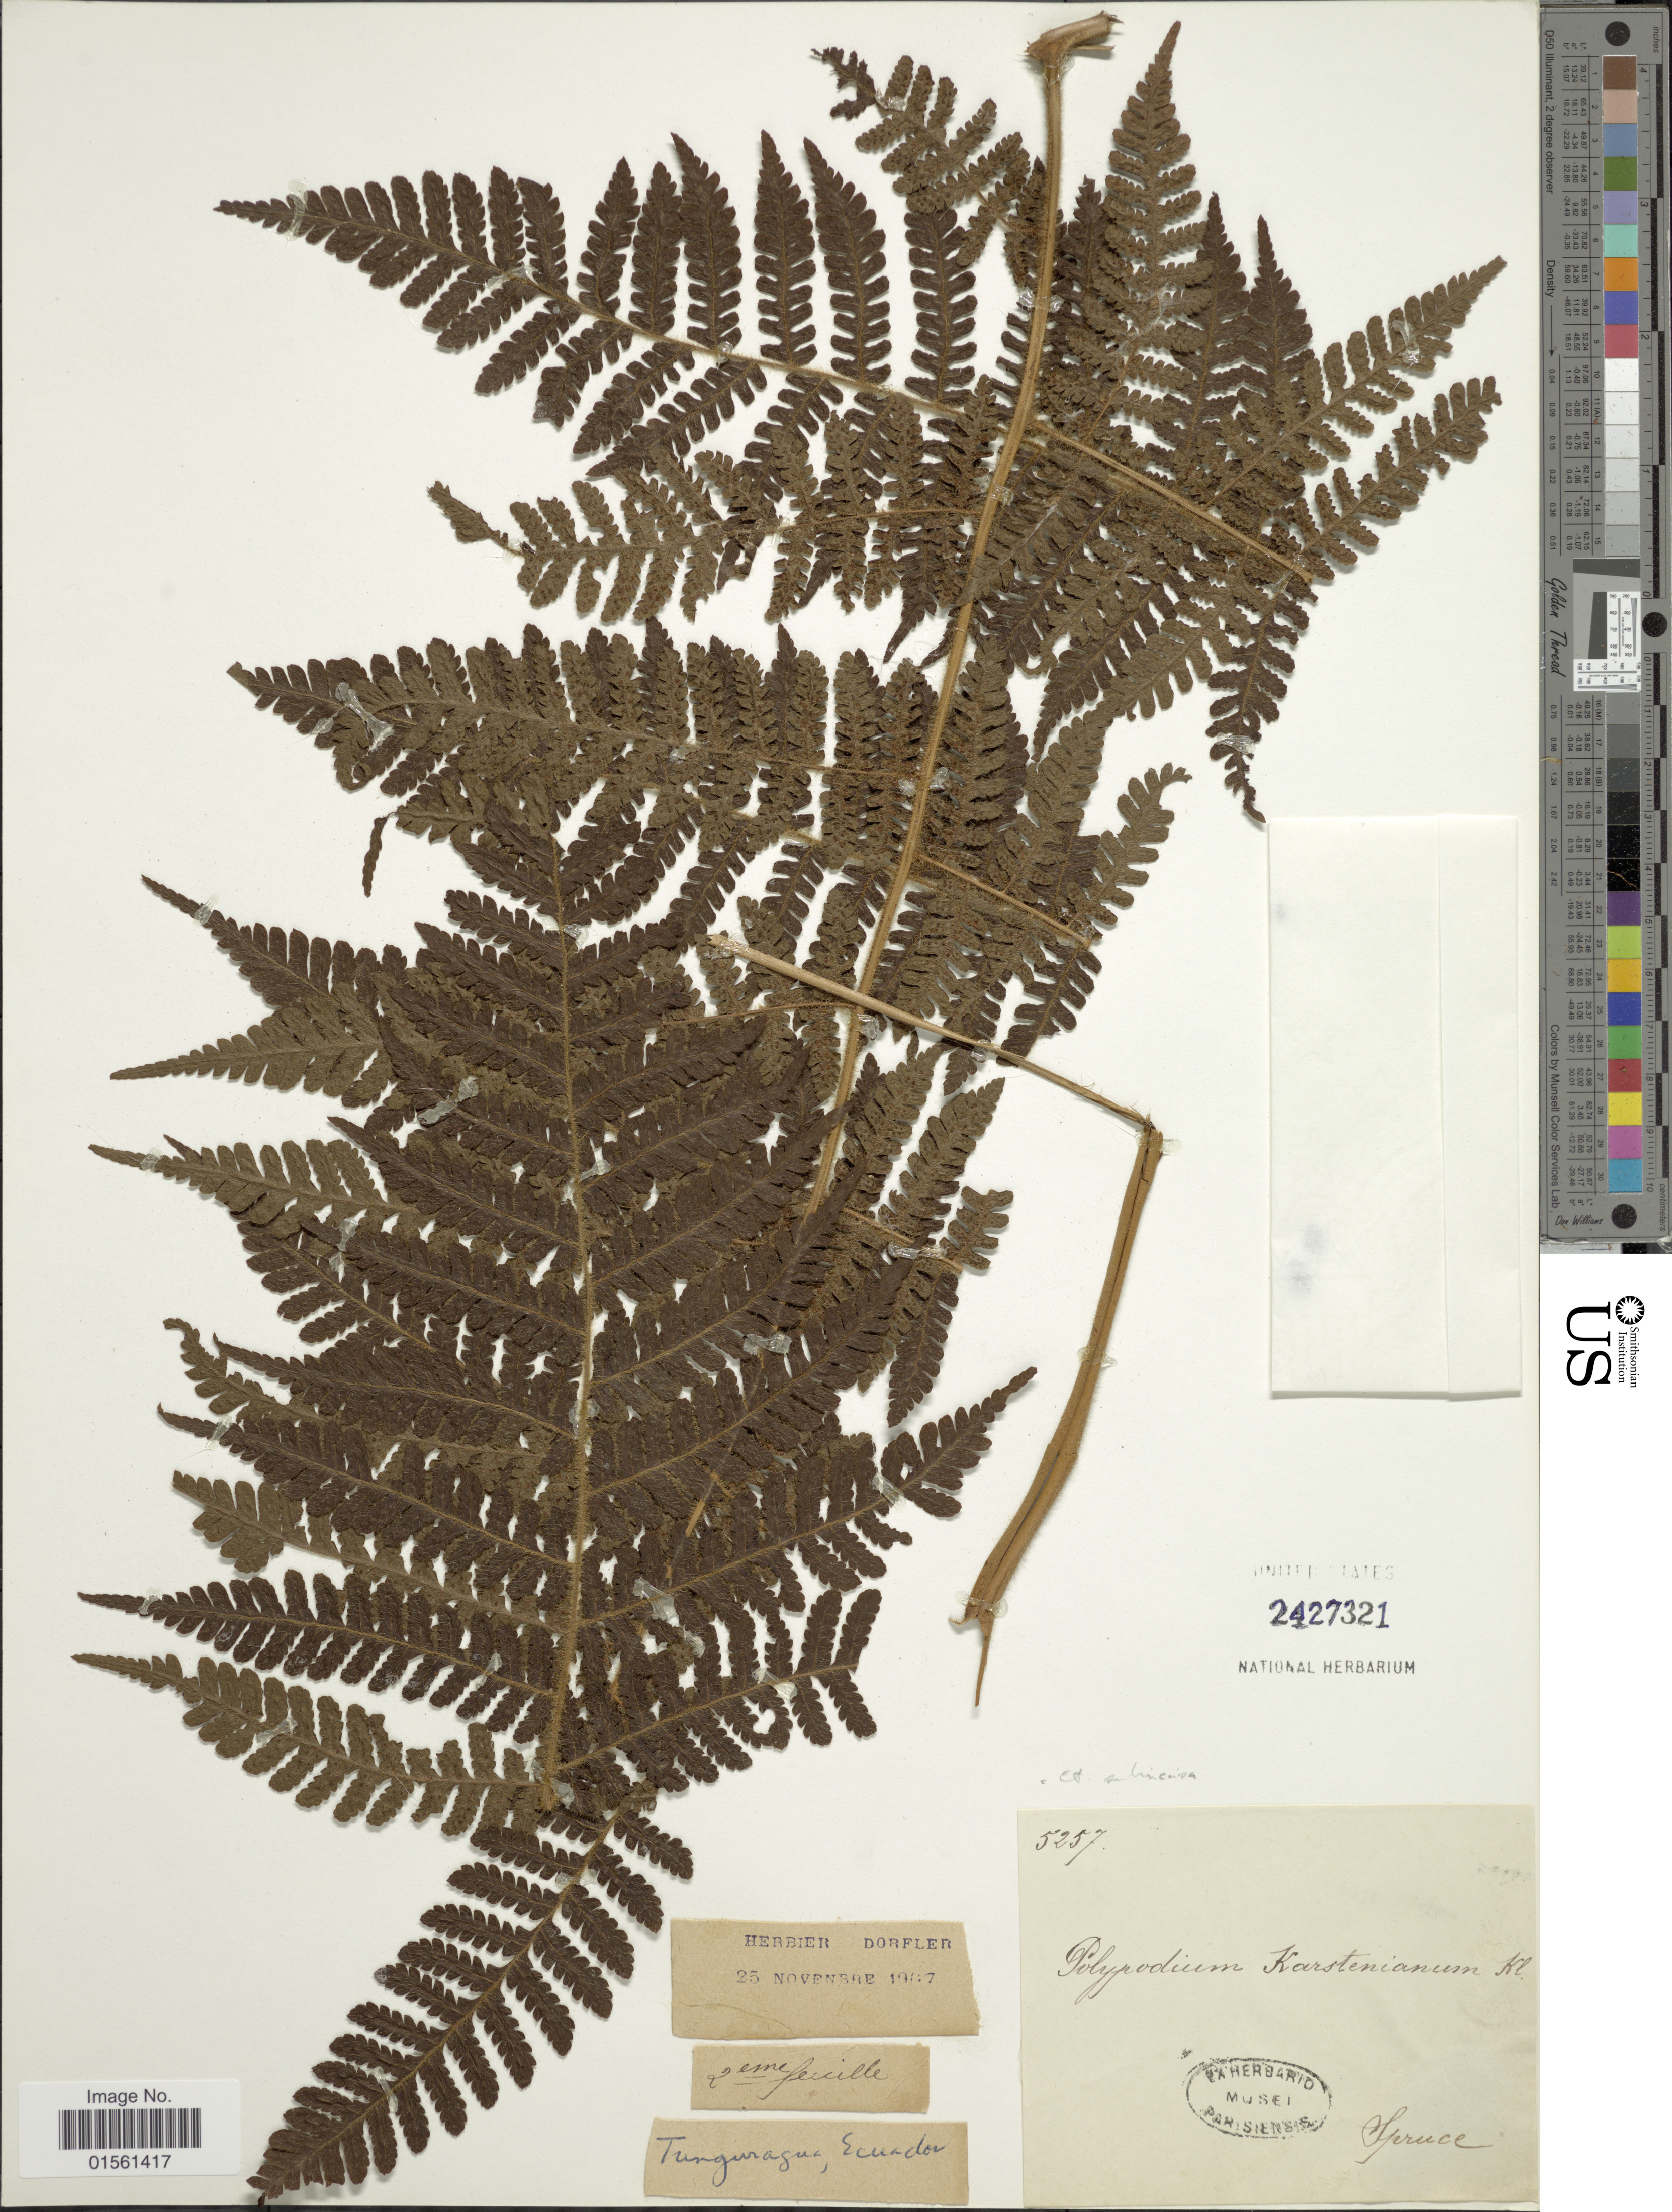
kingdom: Plantae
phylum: Tracheophyta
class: Polypodiopsida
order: Polypodiales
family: Dryopteridaceae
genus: Megalastrum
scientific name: Megalastrum pulverulentum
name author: (Poir.) A.R. Sm. & R.C. Moran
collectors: -. Spruce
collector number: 5257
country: Ecuador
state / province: Tungurahua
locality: Tungurahua, Ecuador.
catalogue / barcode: US 2427321